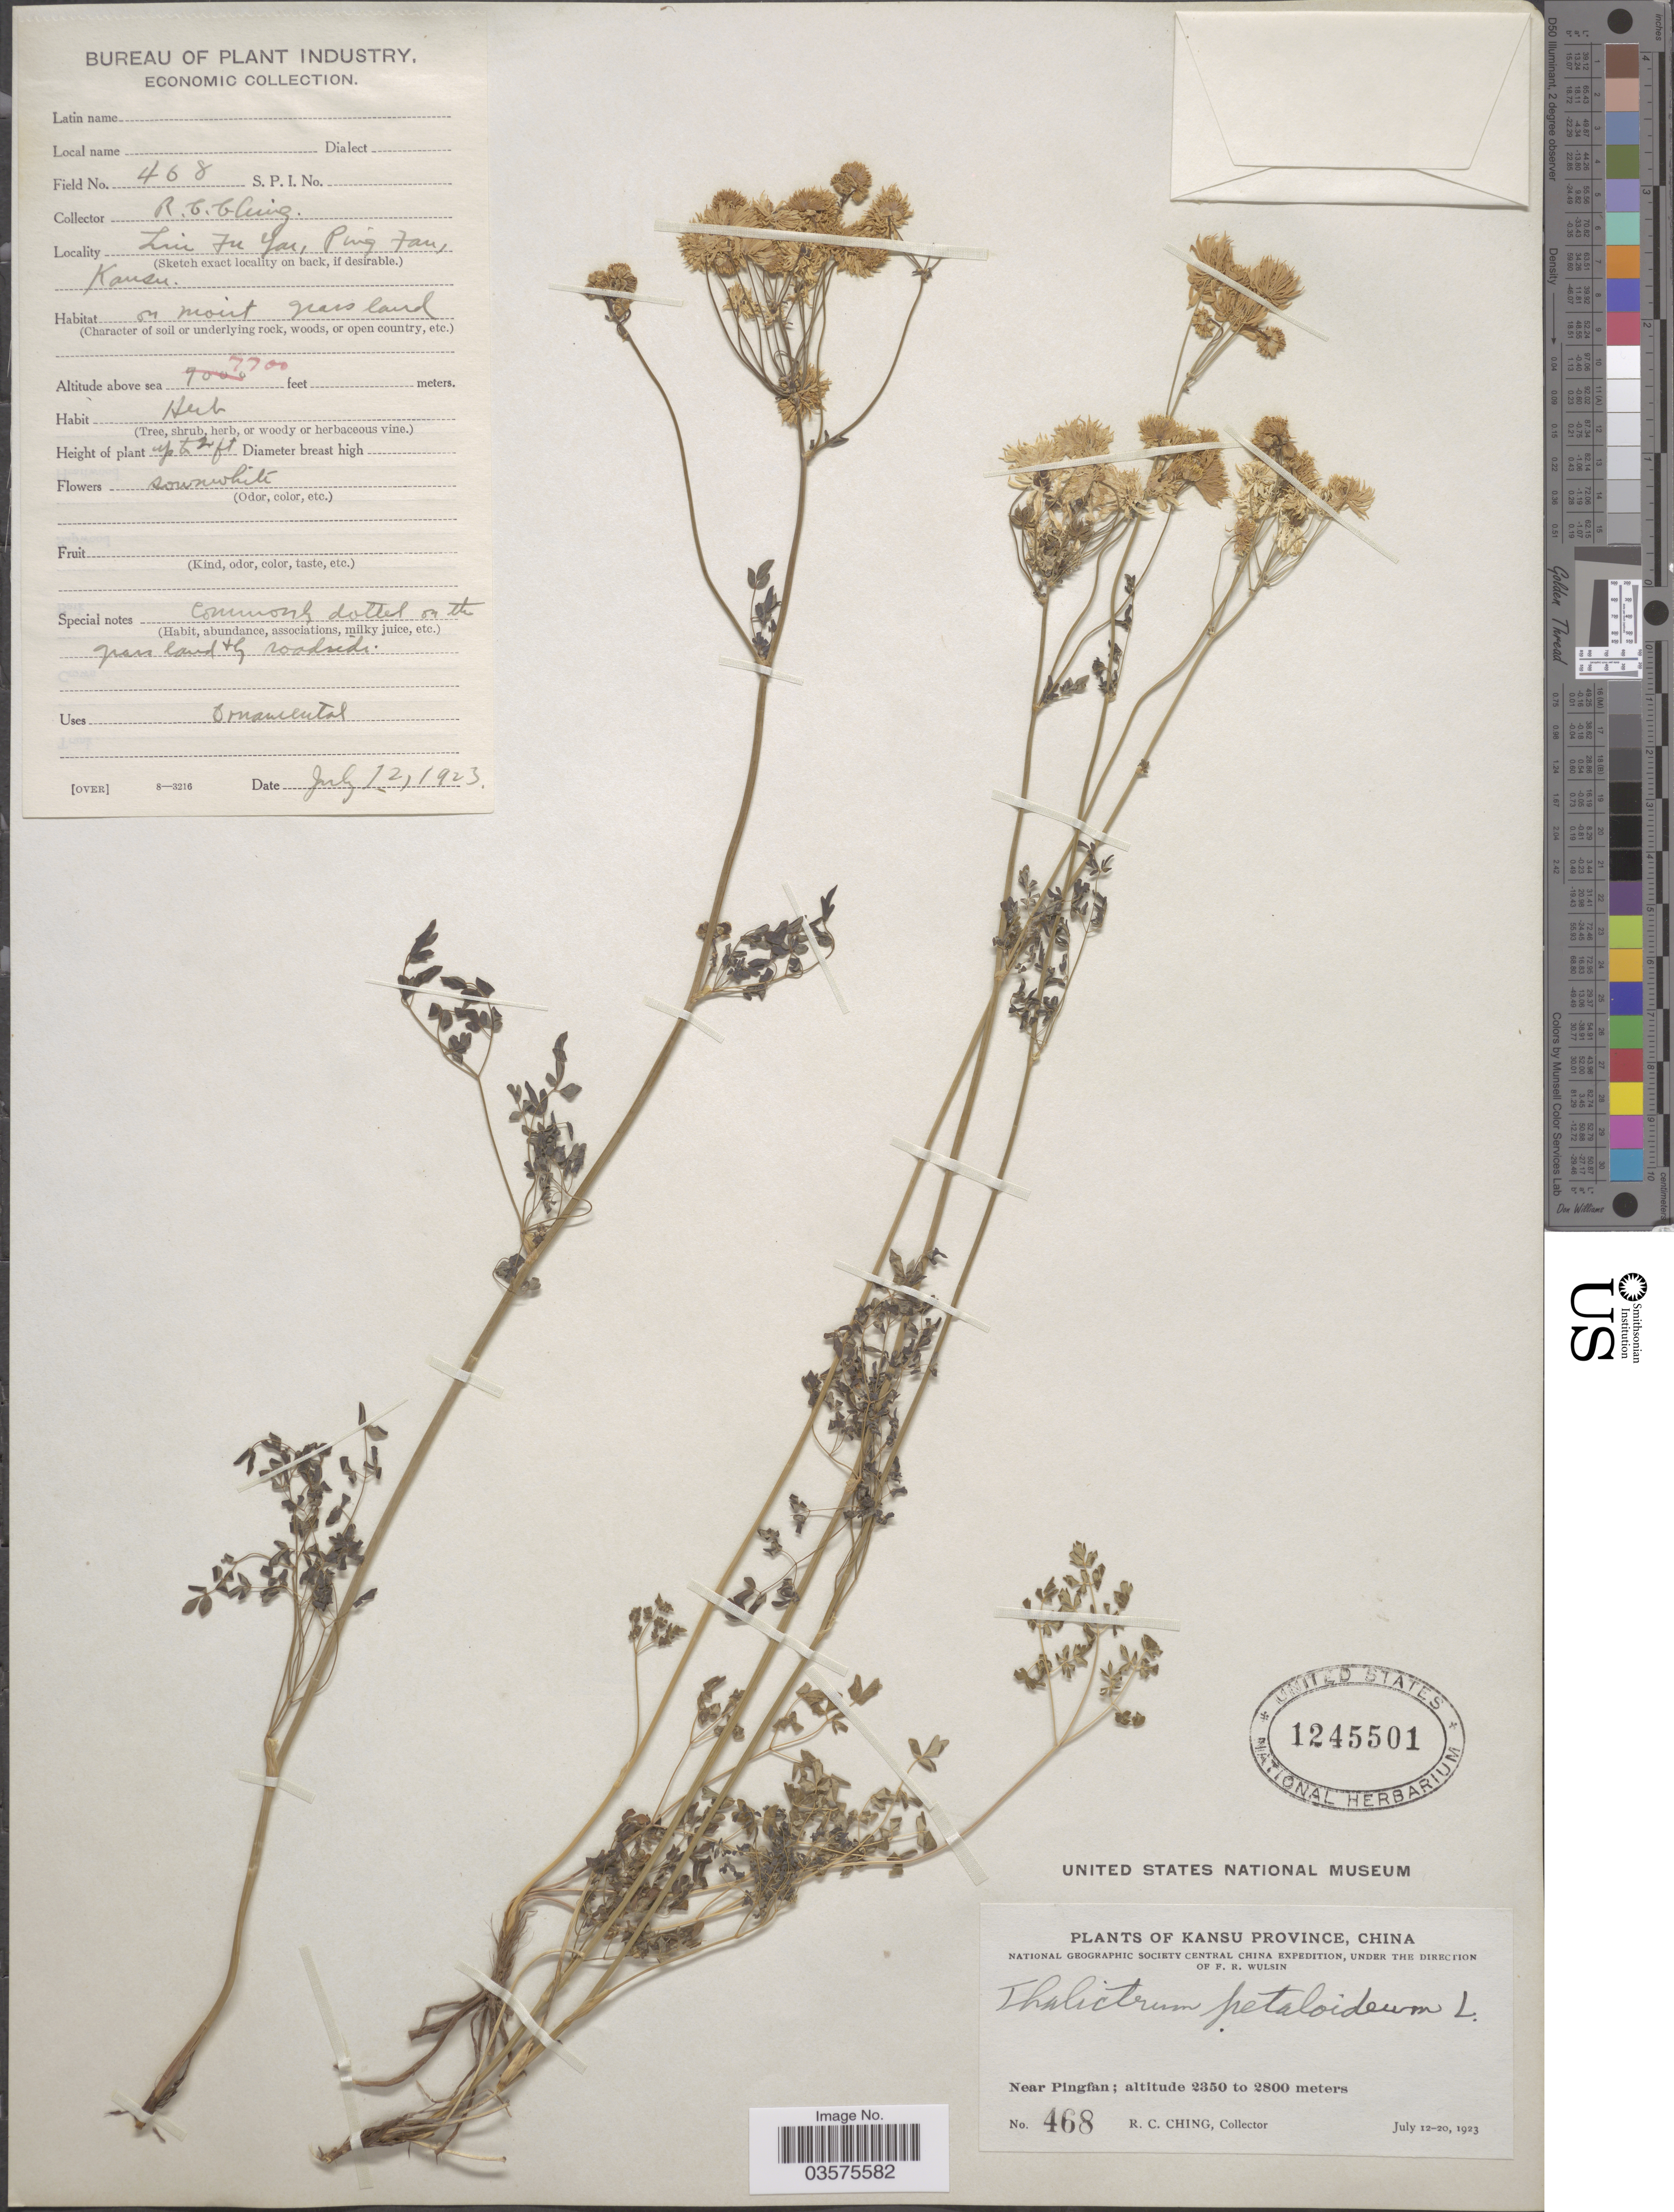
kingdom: Plantae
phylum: Tracheophyta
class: Magnoliopsida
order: Ranunculales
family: Ranunculaceae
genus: Thalictrum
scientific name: Thalictrum petaloideum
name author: L.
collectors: R. C. Ching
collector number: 468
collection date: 1923-07-12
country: China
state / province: Gansu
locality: Lui Fu Yai [interpreted], Ping Fan, Kansu. Kansu Province. Near Pingfan.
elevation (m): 2347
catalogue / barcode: US 1245501